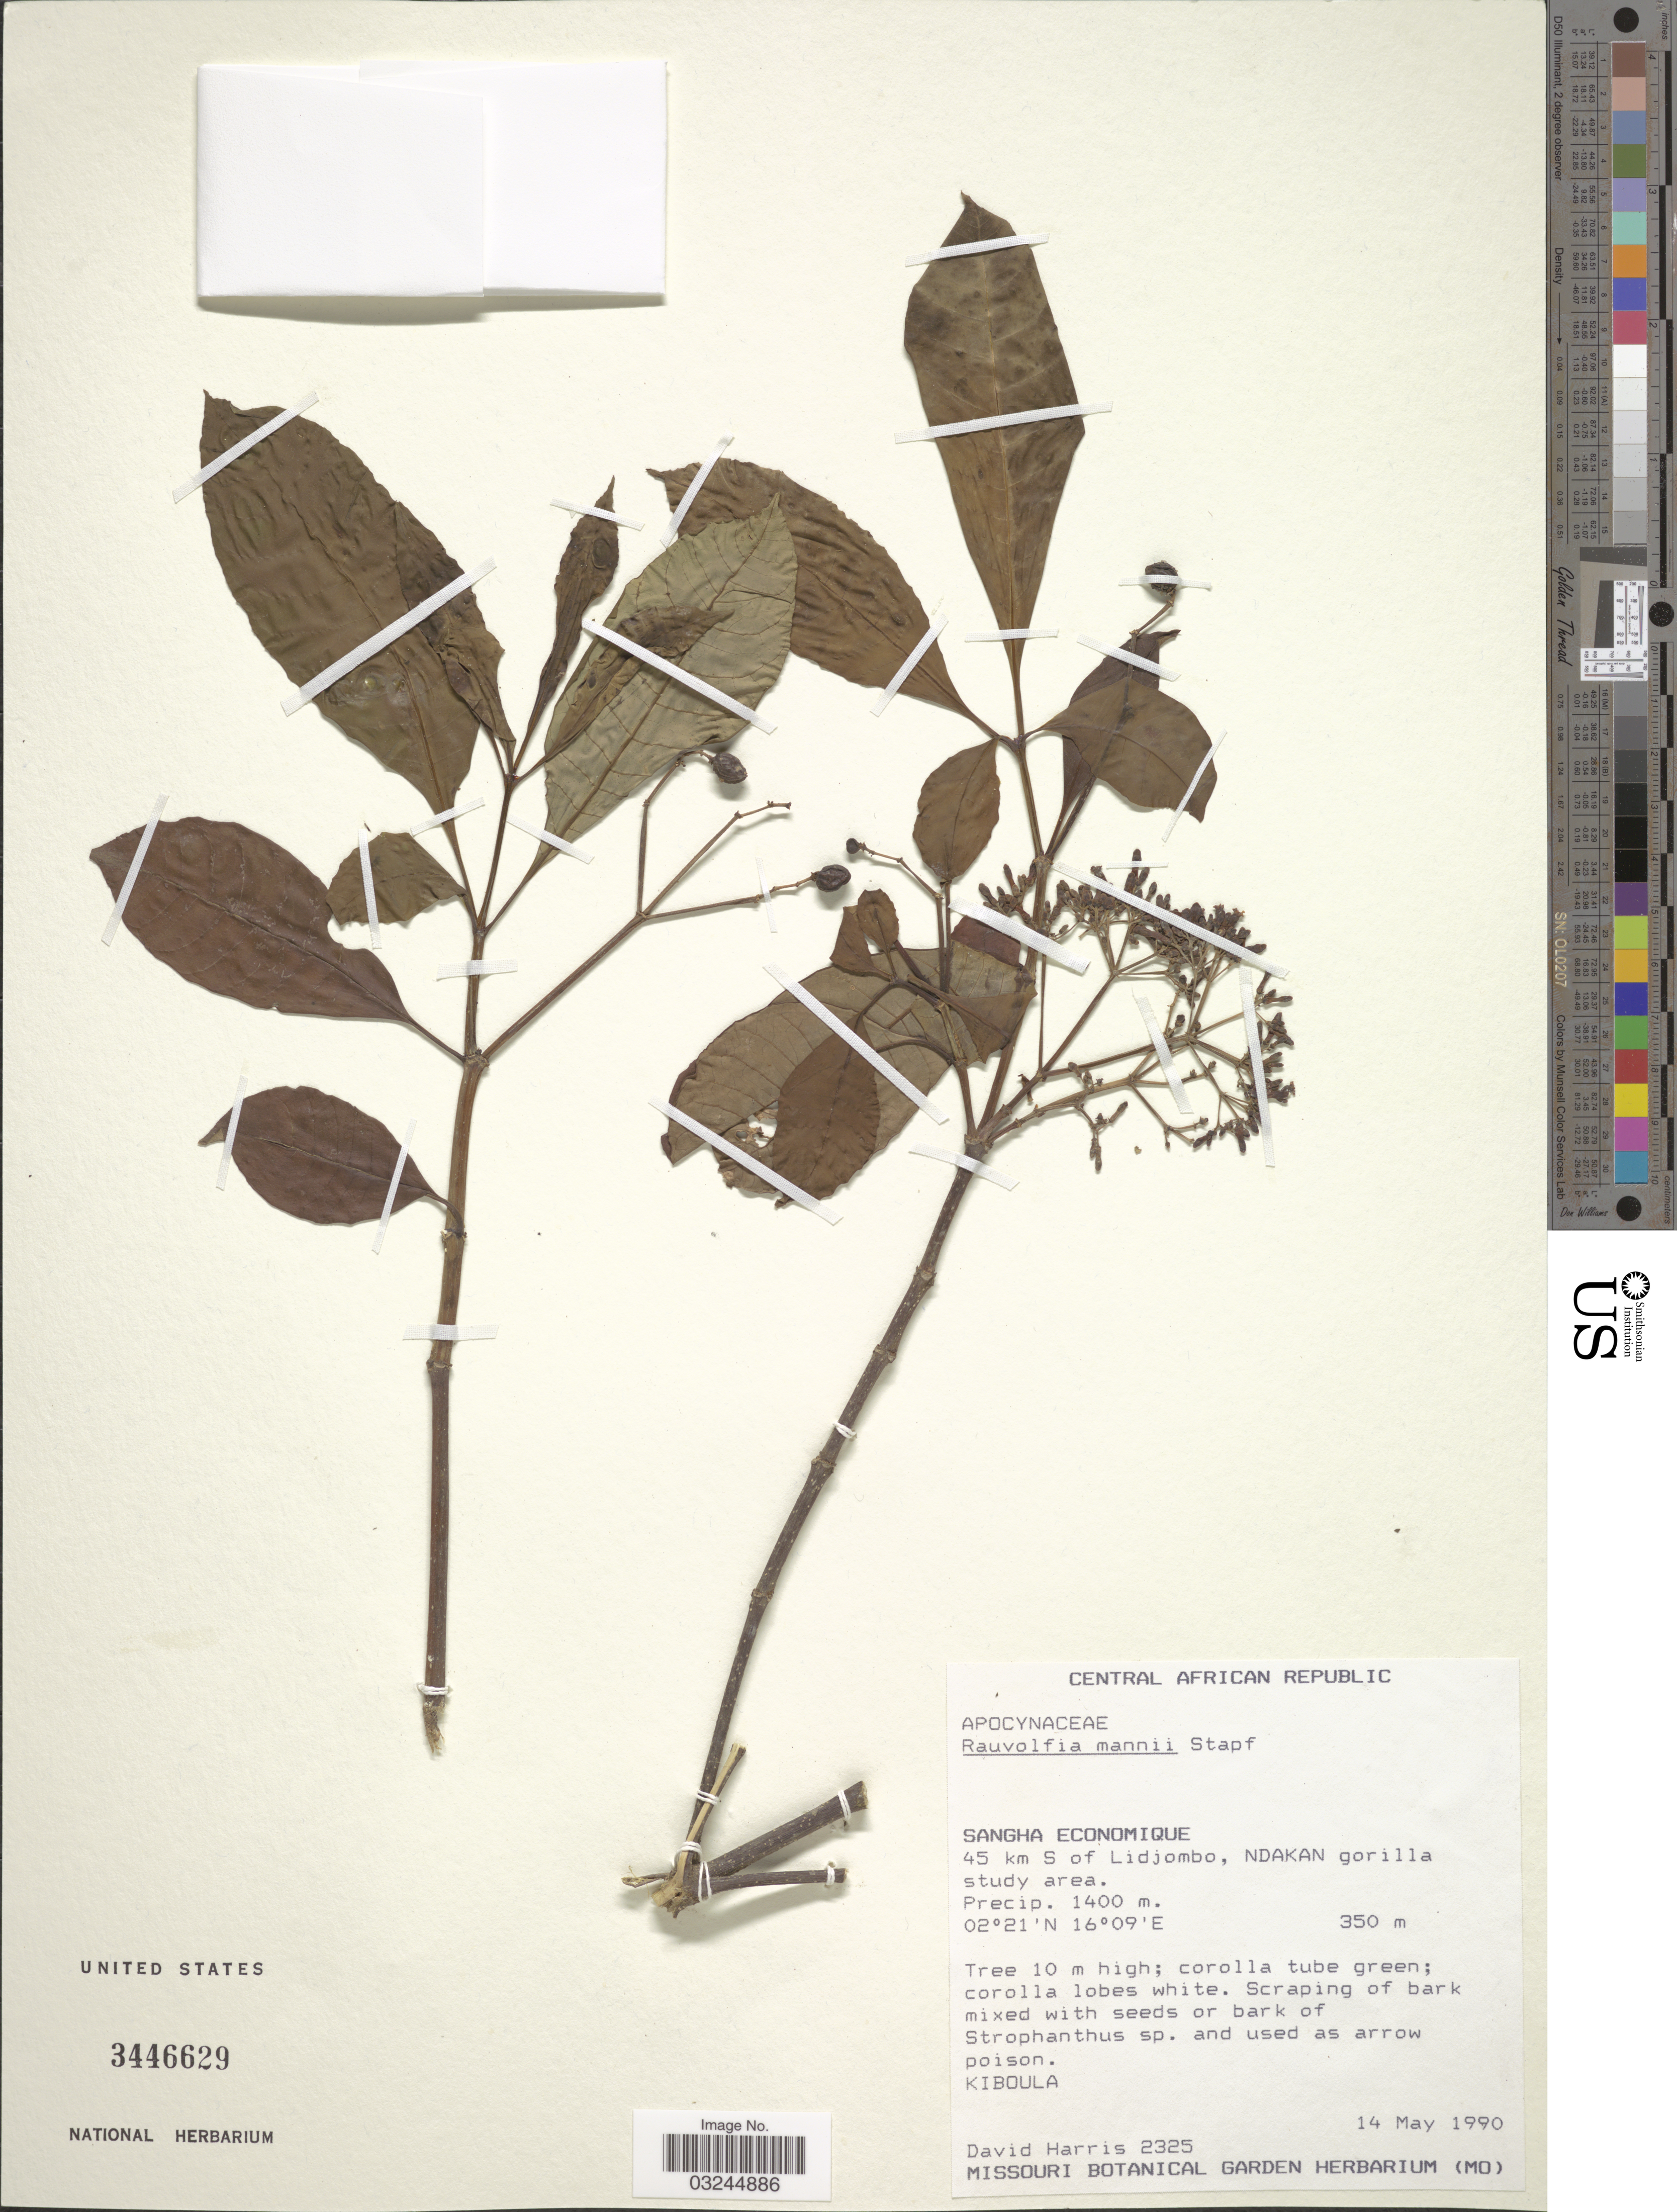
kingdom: Plantae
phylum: Tracheophyta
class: Magnoliopsida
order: Gentianales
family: Apocynaceae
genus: Rauvolfia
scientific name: Rauvolfia mannii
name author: Stapf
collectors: D. J. Harris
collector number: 2325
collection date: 1990-05-14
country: Central African Republic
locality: Central African Republic. Sangha Economique. 45 km S of Lidjombo, Ndakan gorilla study area.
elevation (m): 350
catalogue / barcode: US 3446629